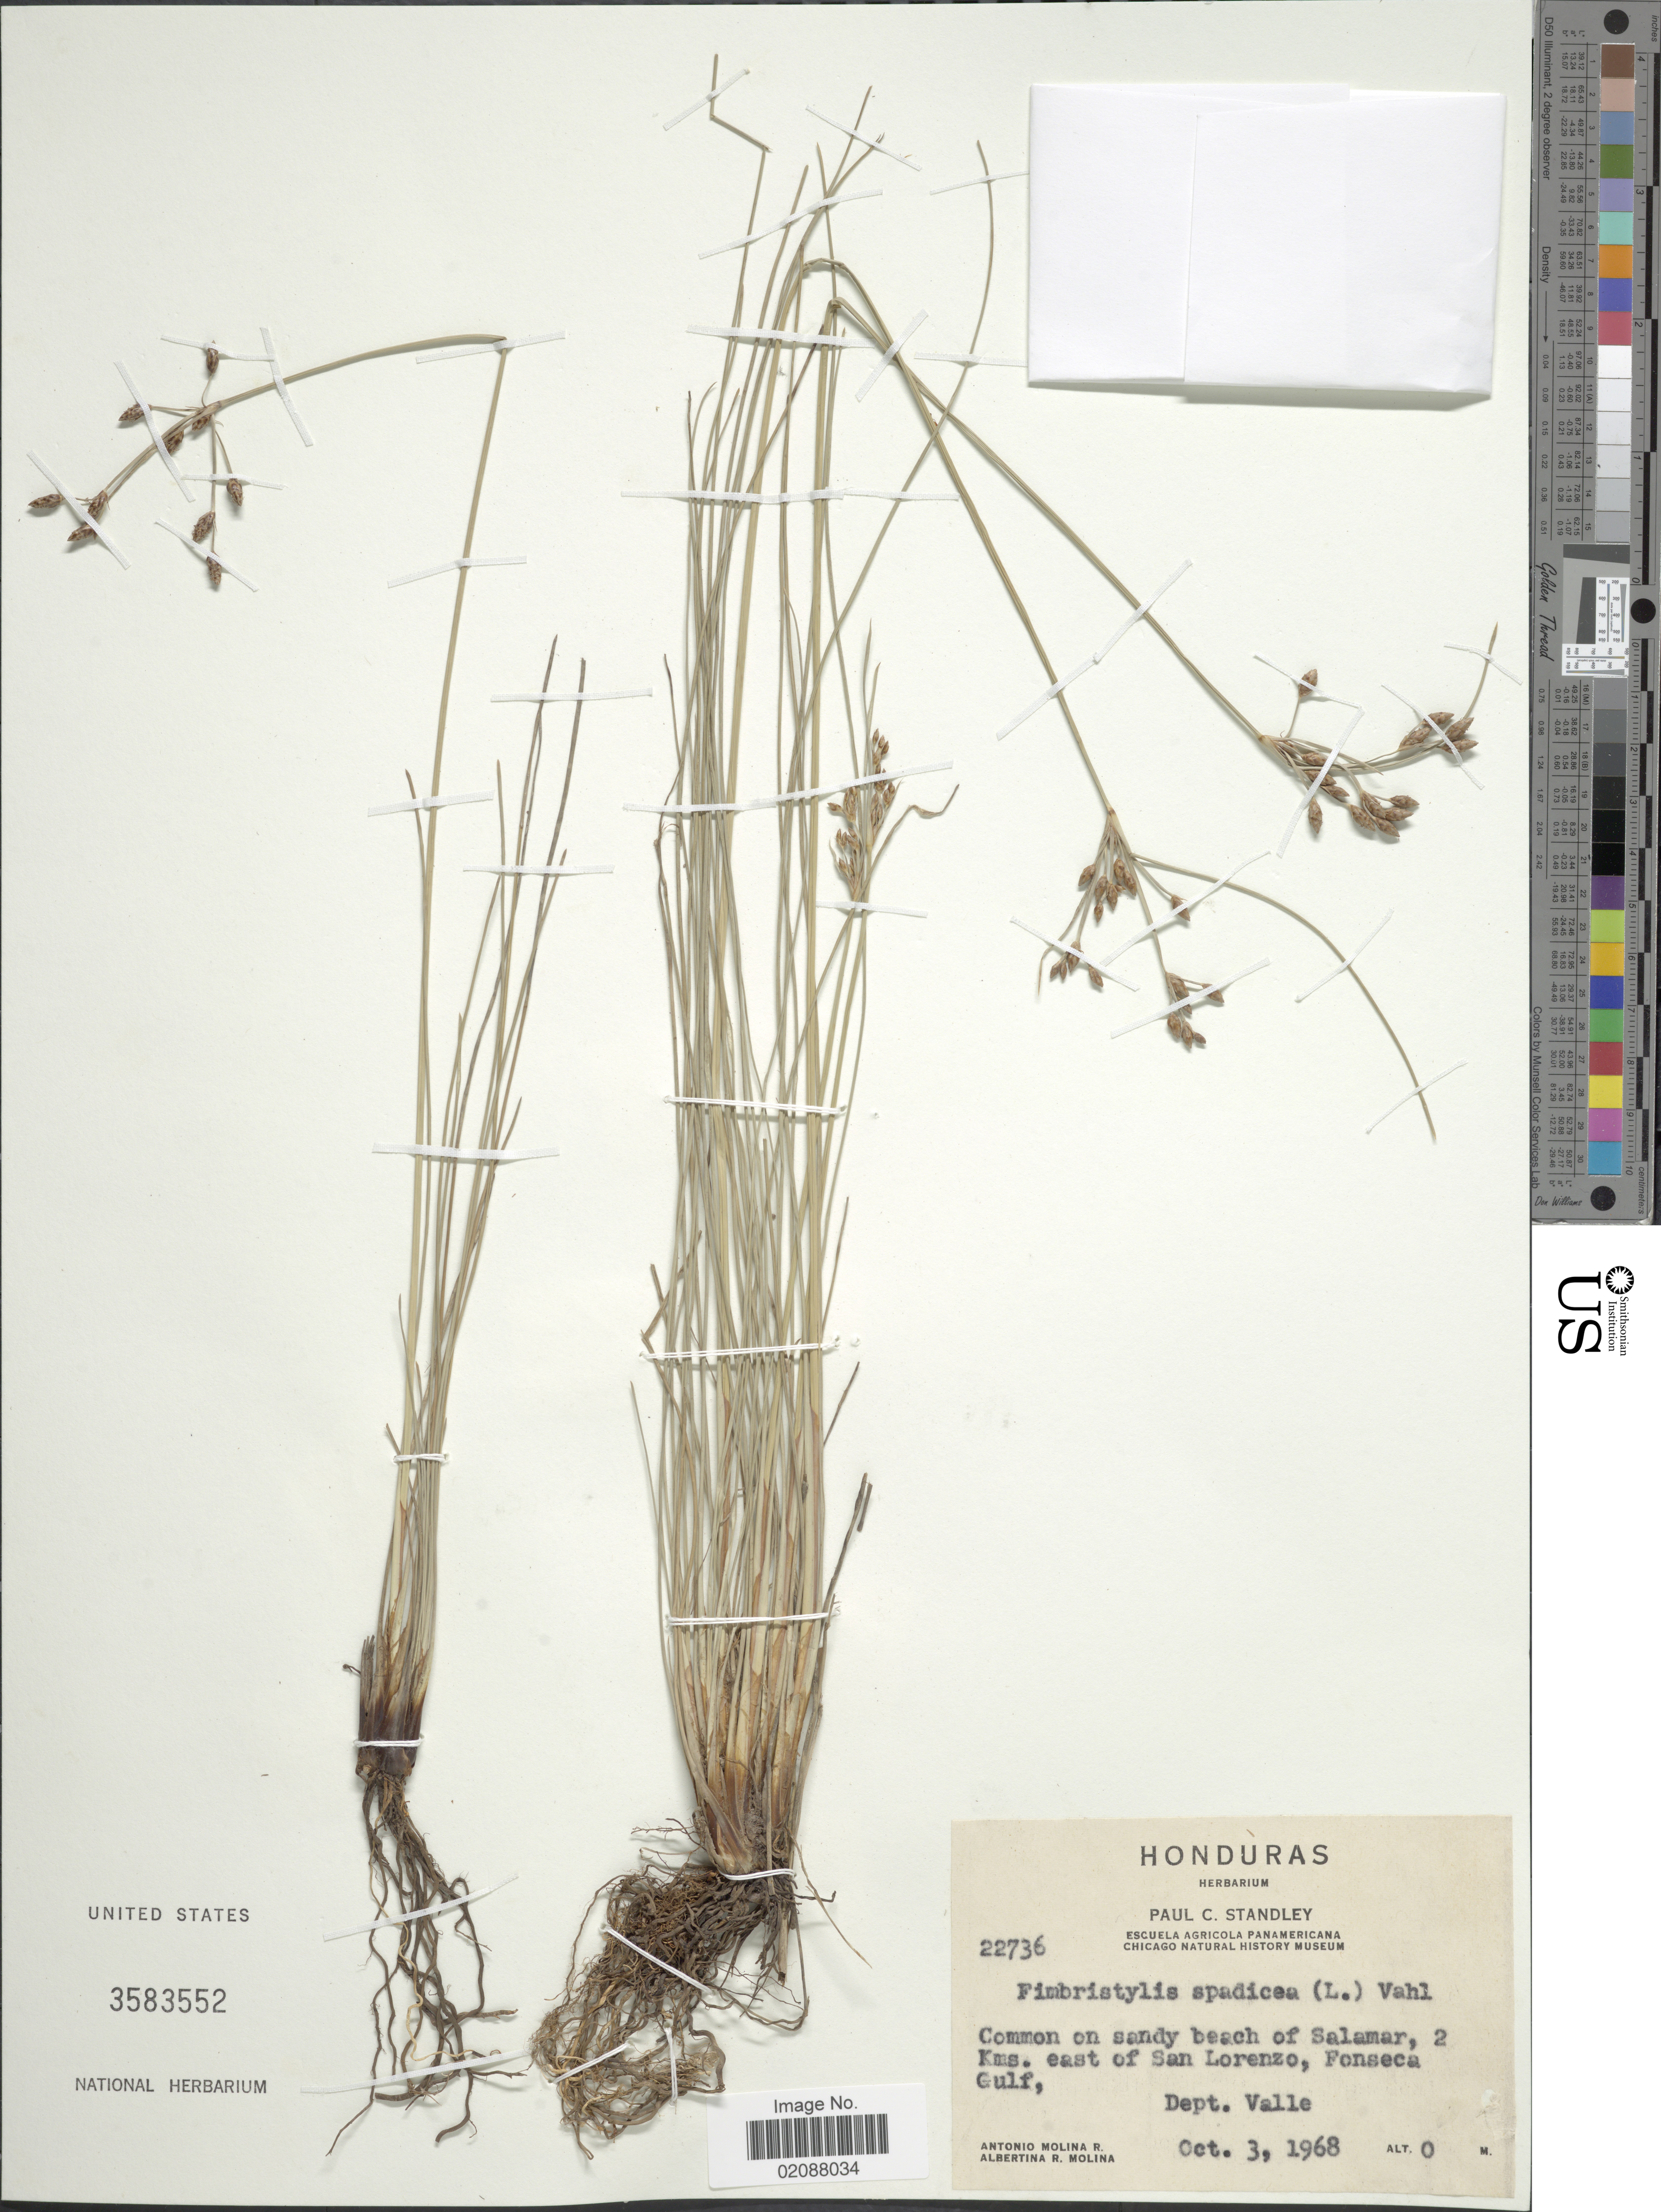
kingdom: Plantae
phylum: Tracheophyta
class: Liliopsida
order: Poales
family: Cyperaceae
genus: Fimbristylis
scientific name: Fimbristylis spadicea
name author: (L.) Vahl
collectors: A. Molina R. & A. R. Molina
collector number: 22736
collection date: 1968-10-03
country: Honduras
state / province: Valle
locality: On sandy beach of Salamar, 2 kms. east of San Lorenzo, Fonseca Gulf. Dept. Valle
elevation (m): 0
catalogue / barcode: US 3583552